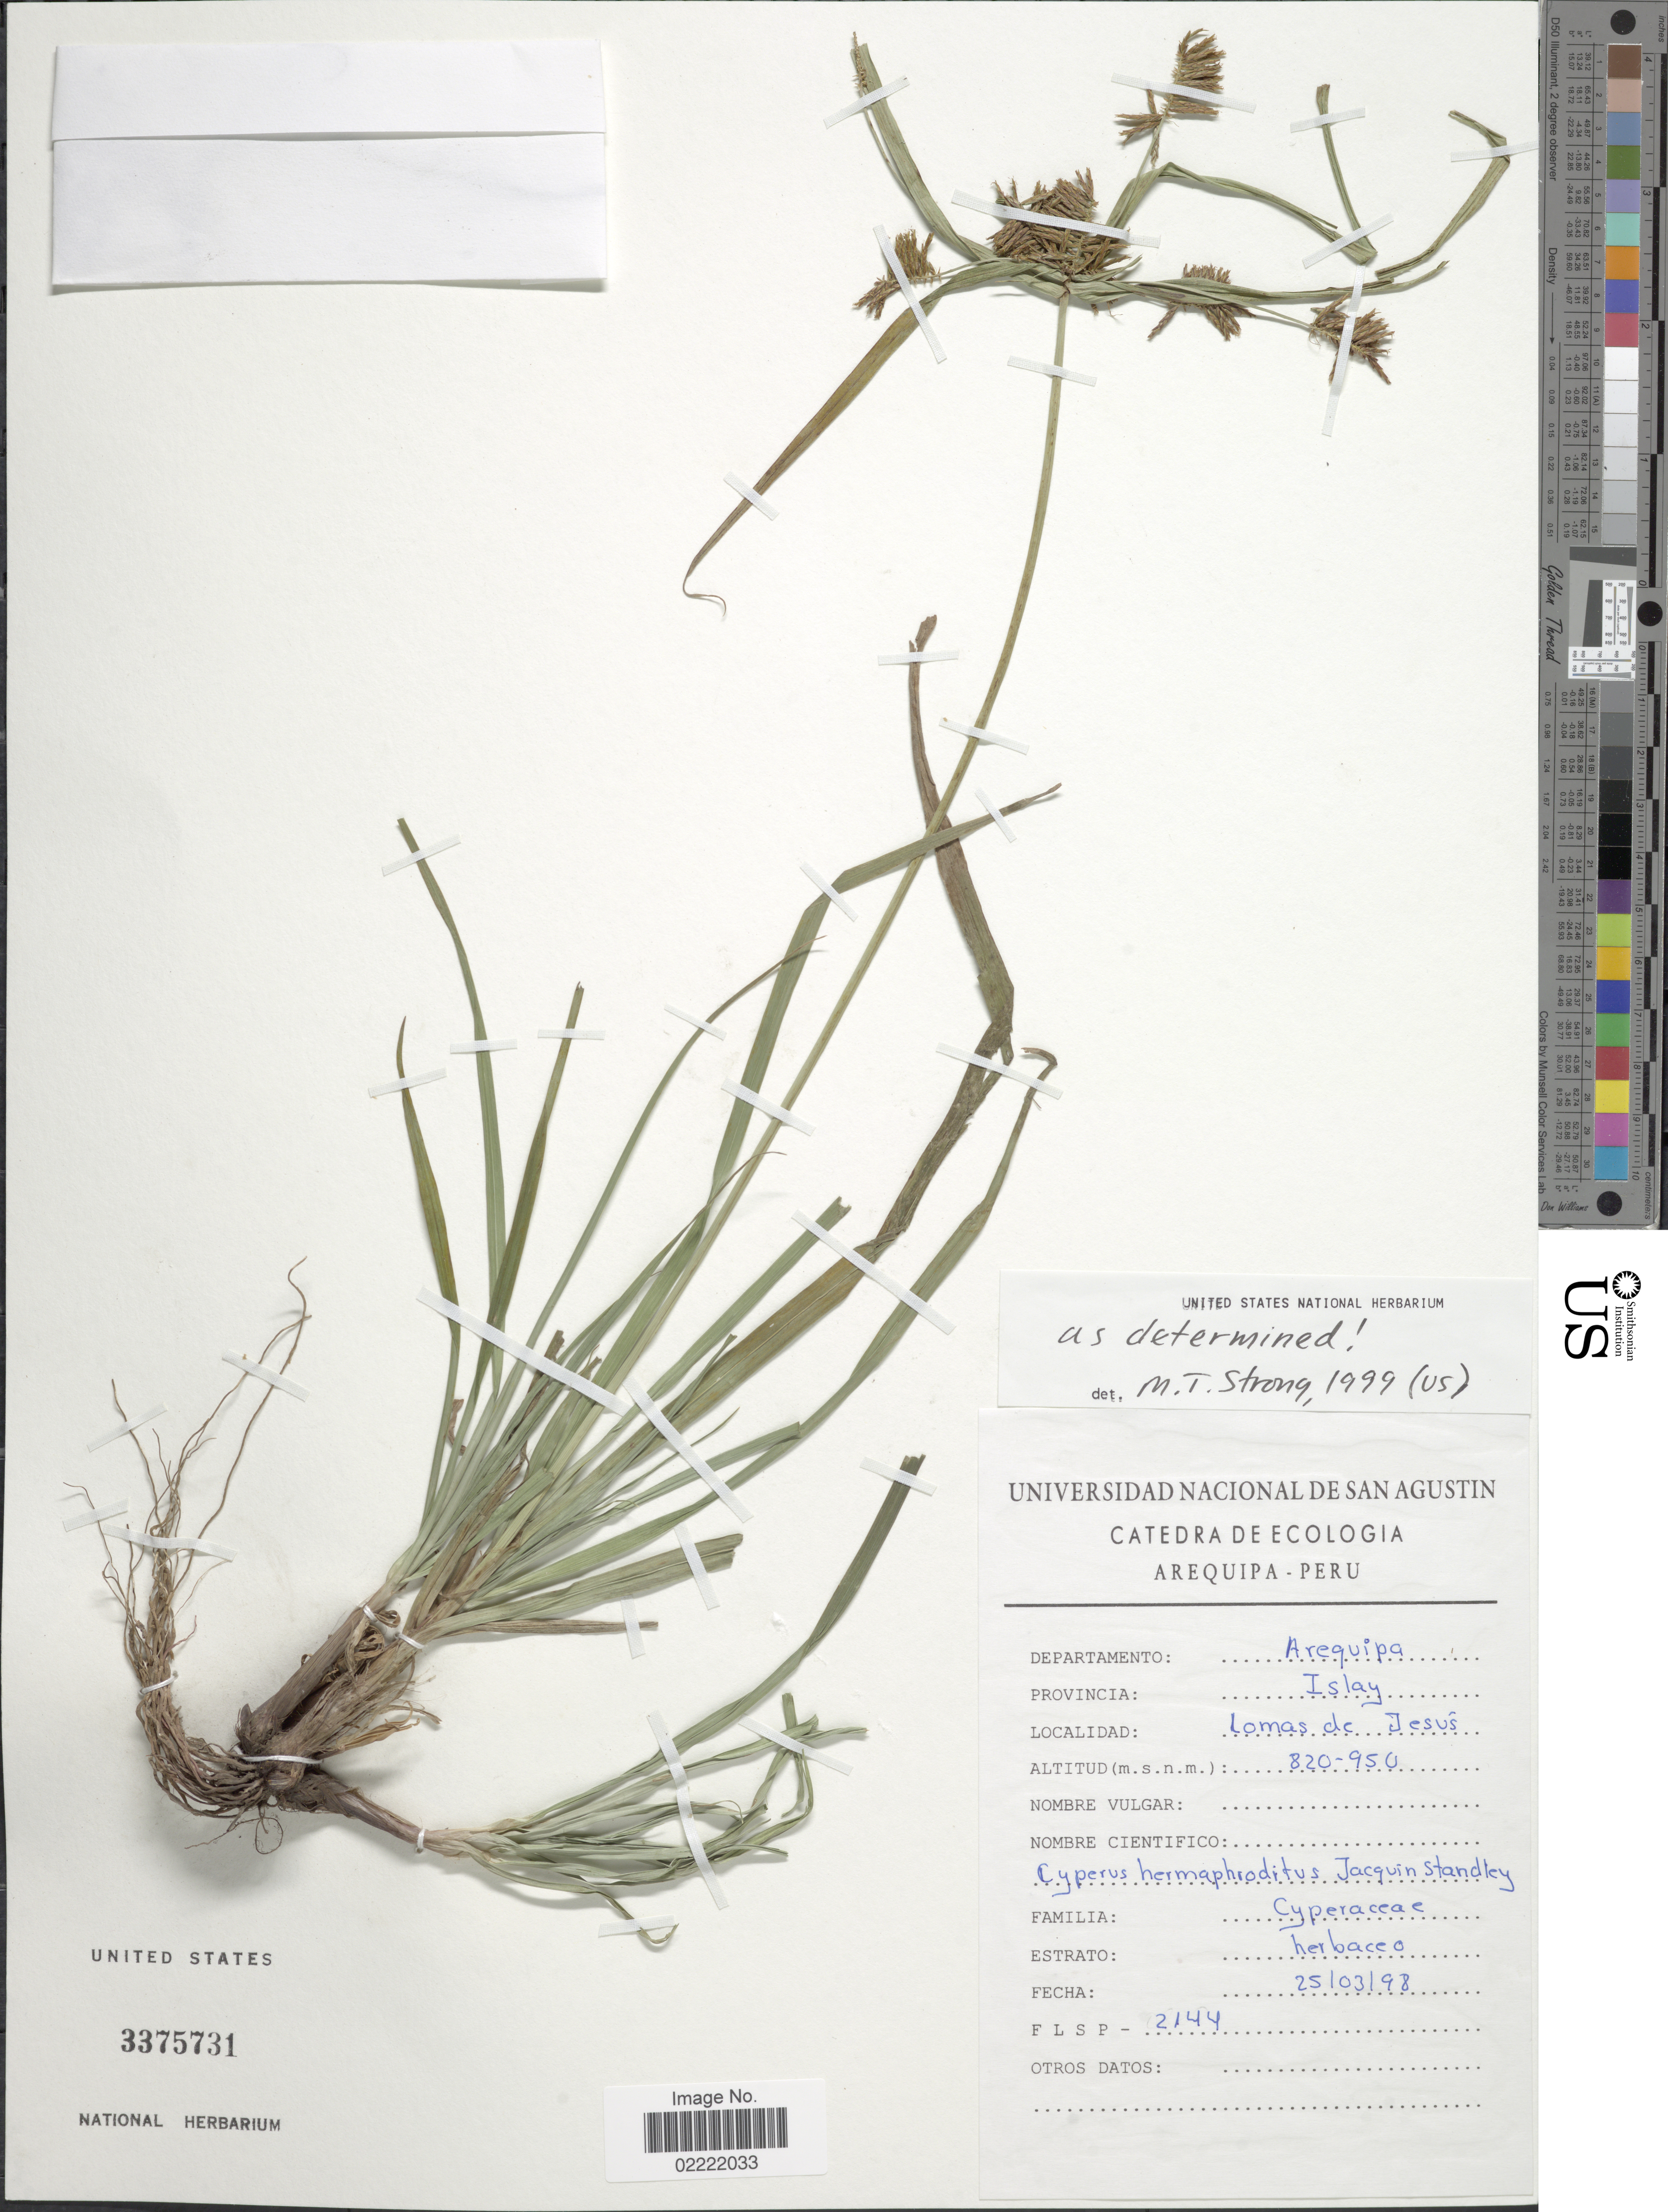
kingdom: Plantae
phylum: Tracheophyta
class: Liliopsida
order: Poales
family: Cyperaceae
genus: Cyperus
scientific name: Cyperus hermaphroditus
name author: (Jacq.) Standl.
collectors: Universidad Nacional de San Agustin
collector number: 2144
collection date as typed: Transcribed d/m/y: 25/3/98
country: Peru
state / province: Arequipa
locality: Provincia Islay, Lomas de Jesus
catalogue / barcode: US 3375731